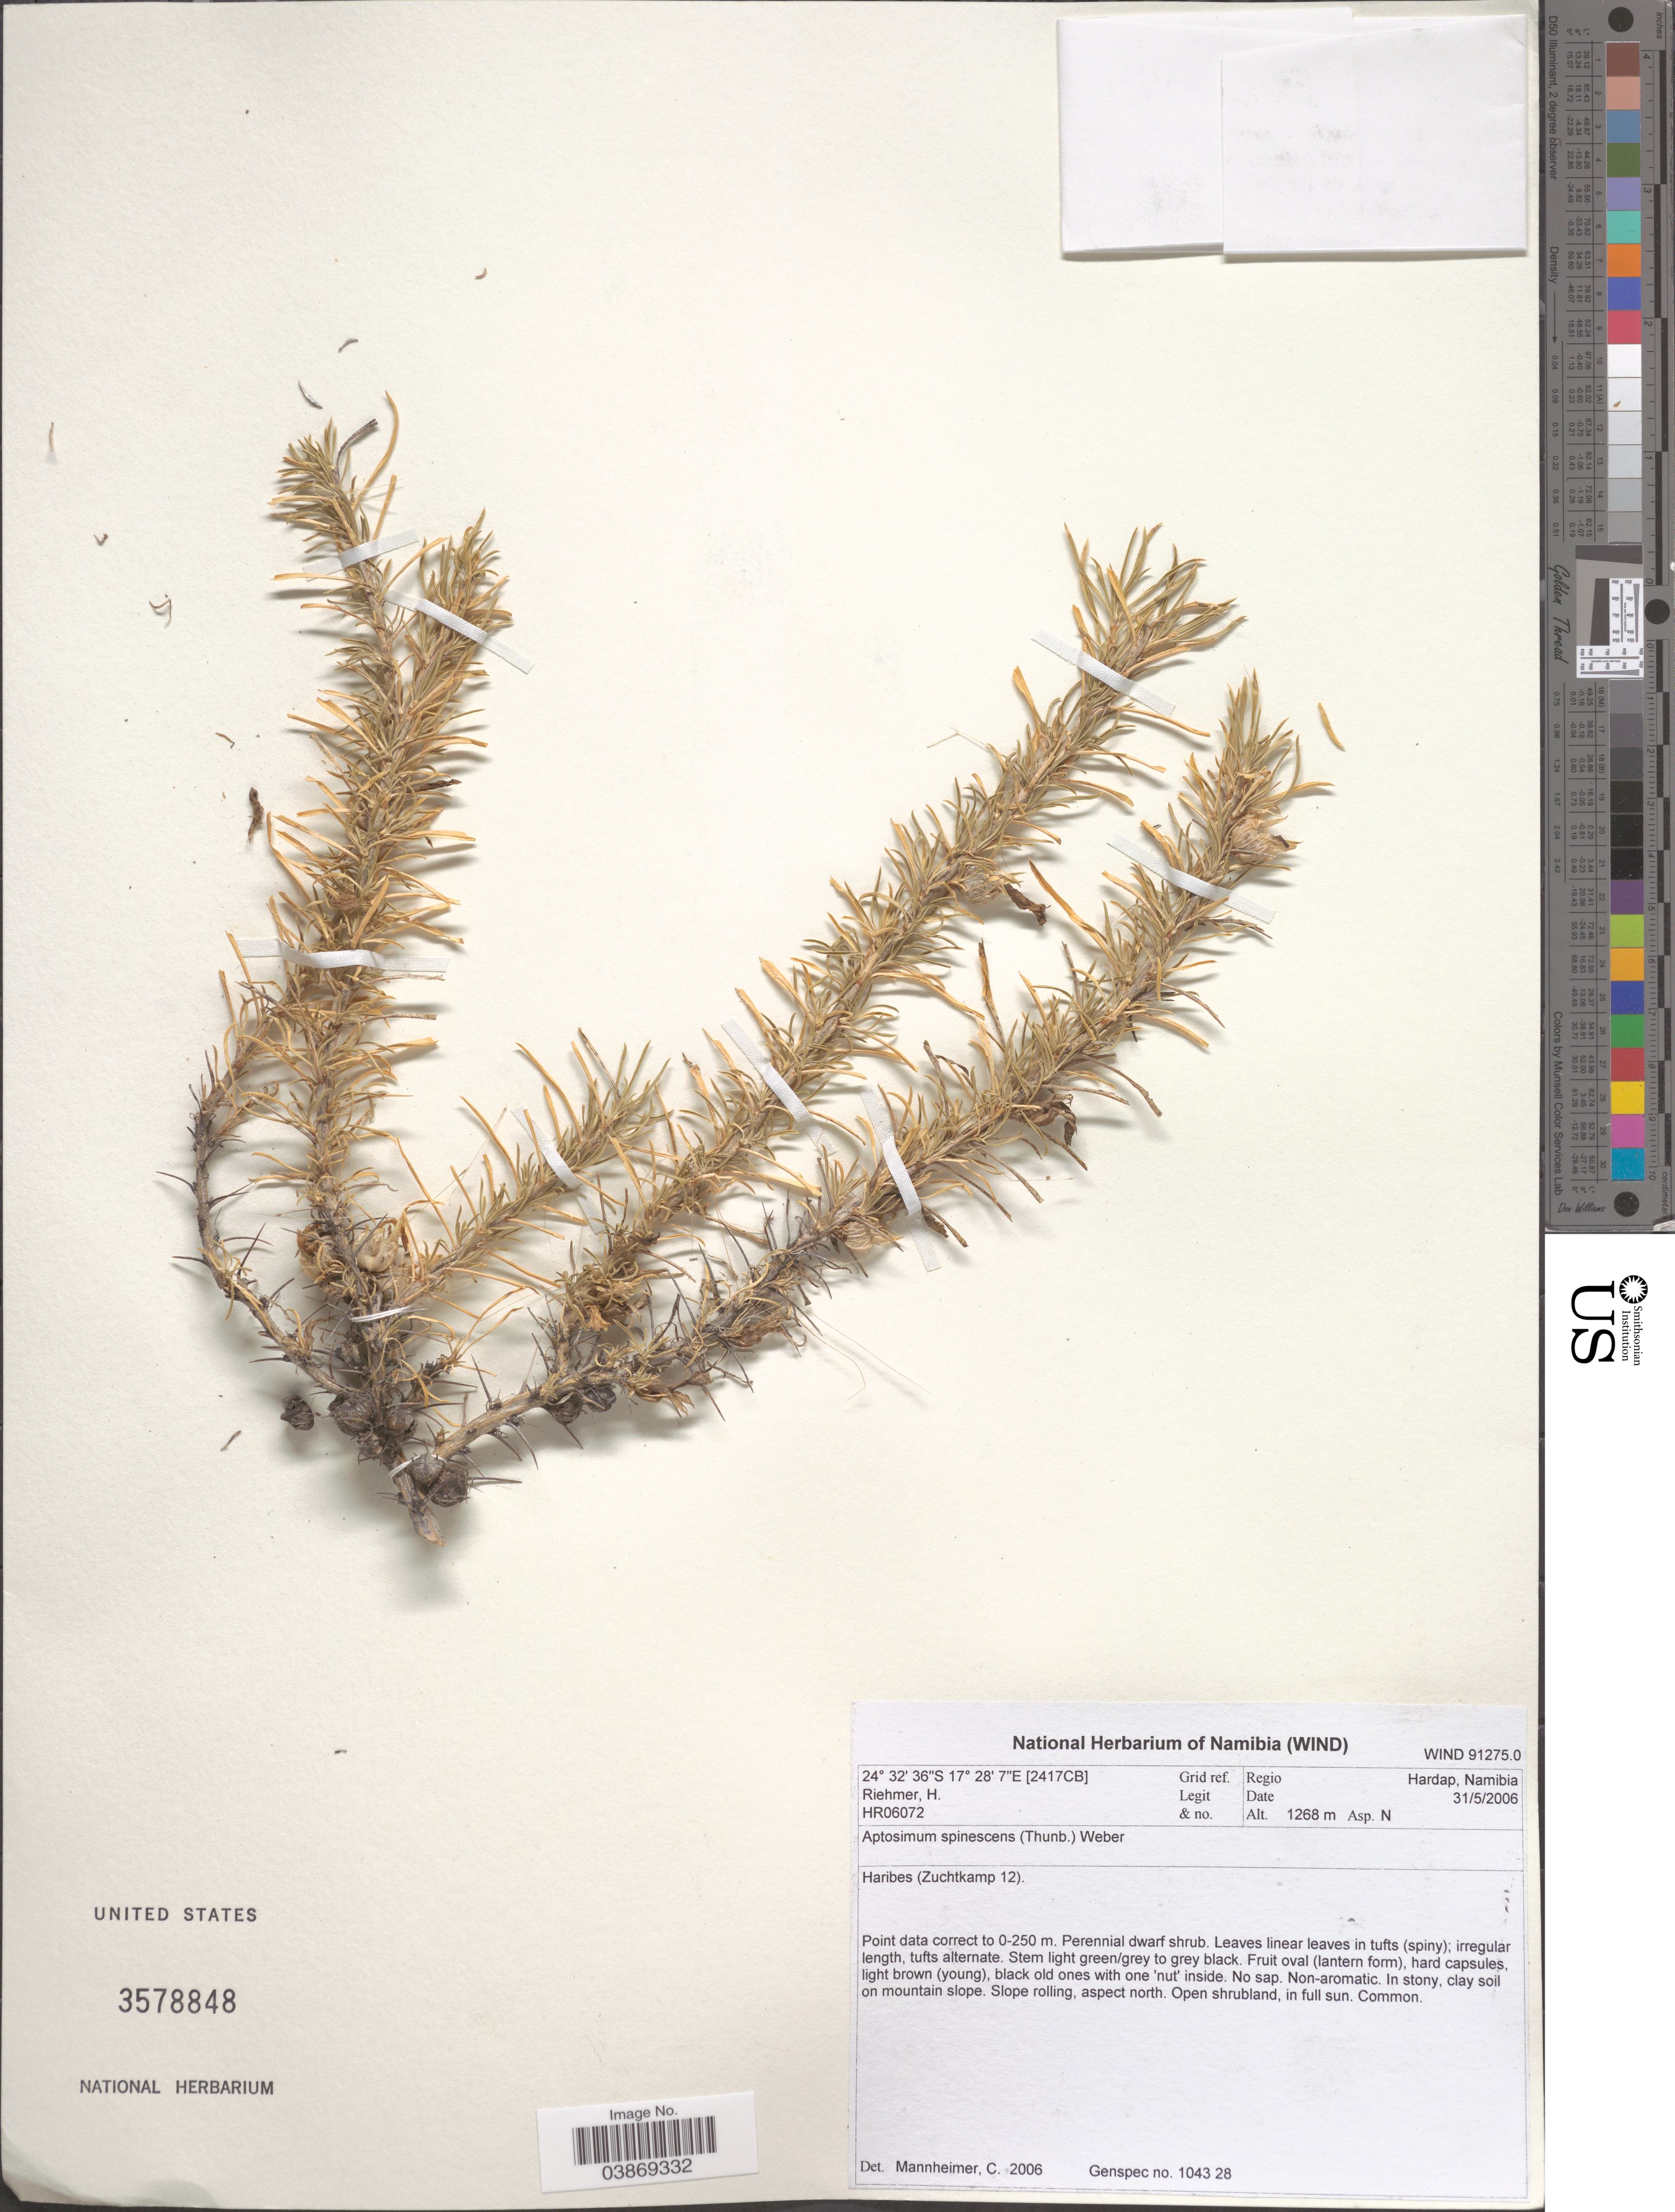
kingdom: Plantae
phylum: Tracheophyta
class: Magnoliopsida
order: Lamiales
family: Scrophulariaceae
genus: Aptosimum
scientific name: Aptosimum spinescens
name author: (L. Bolus) Emil Weber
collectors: H. Riehmer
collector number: HR06072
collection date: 2006-05-31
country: Namibia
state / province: Hardap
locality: Grid ref. [2417CB]. Regio Hardap. Haribes (Zuchtkamp 12).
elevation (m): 1268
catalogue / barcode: US 3578848